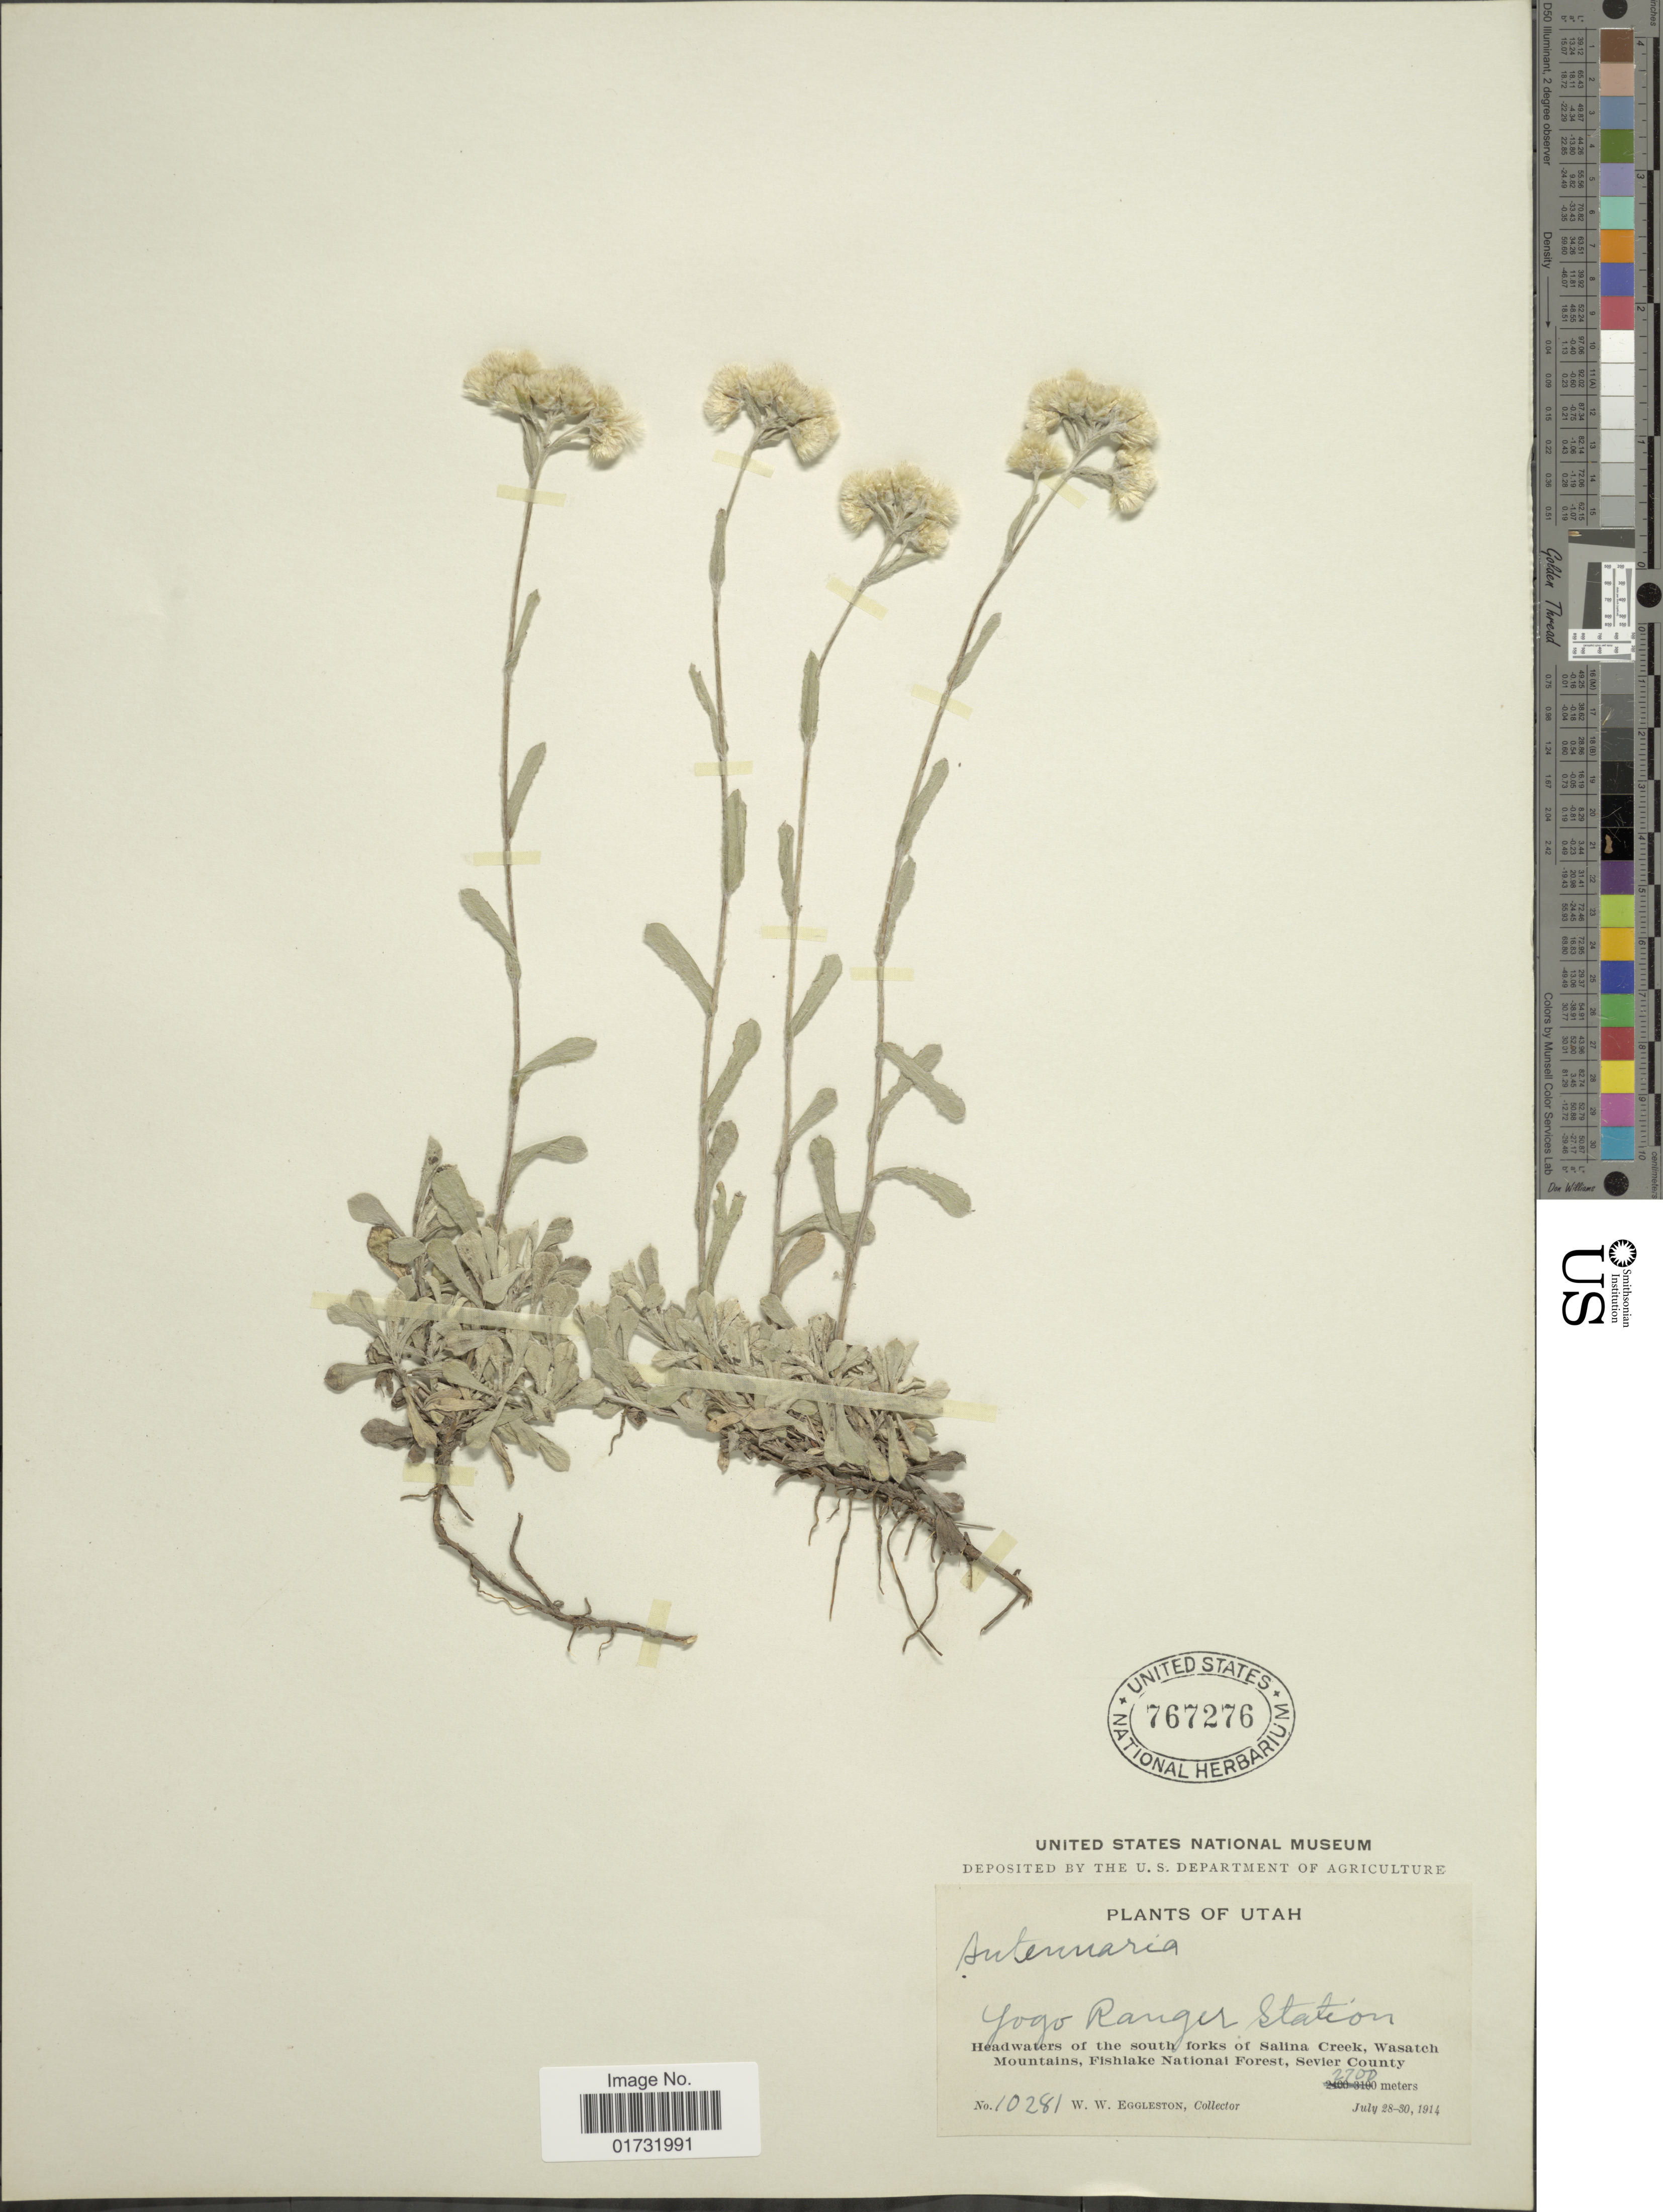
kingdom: Plantae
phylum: Tracheophyta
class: Magnoliopsida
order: Asterales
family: Asteraceae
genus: Antennaria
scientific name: Antennaria oxyphylla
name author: Greene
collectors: W. W. Eggleston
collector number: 10281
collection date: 1914-07-28/1914-07-30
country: United States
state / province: Utah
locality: Headwaters of the south forks of Salina Creek, Wasatch Mountains, Fishlake National Forest, Sevier County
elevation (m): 2700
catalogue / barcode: US 767276